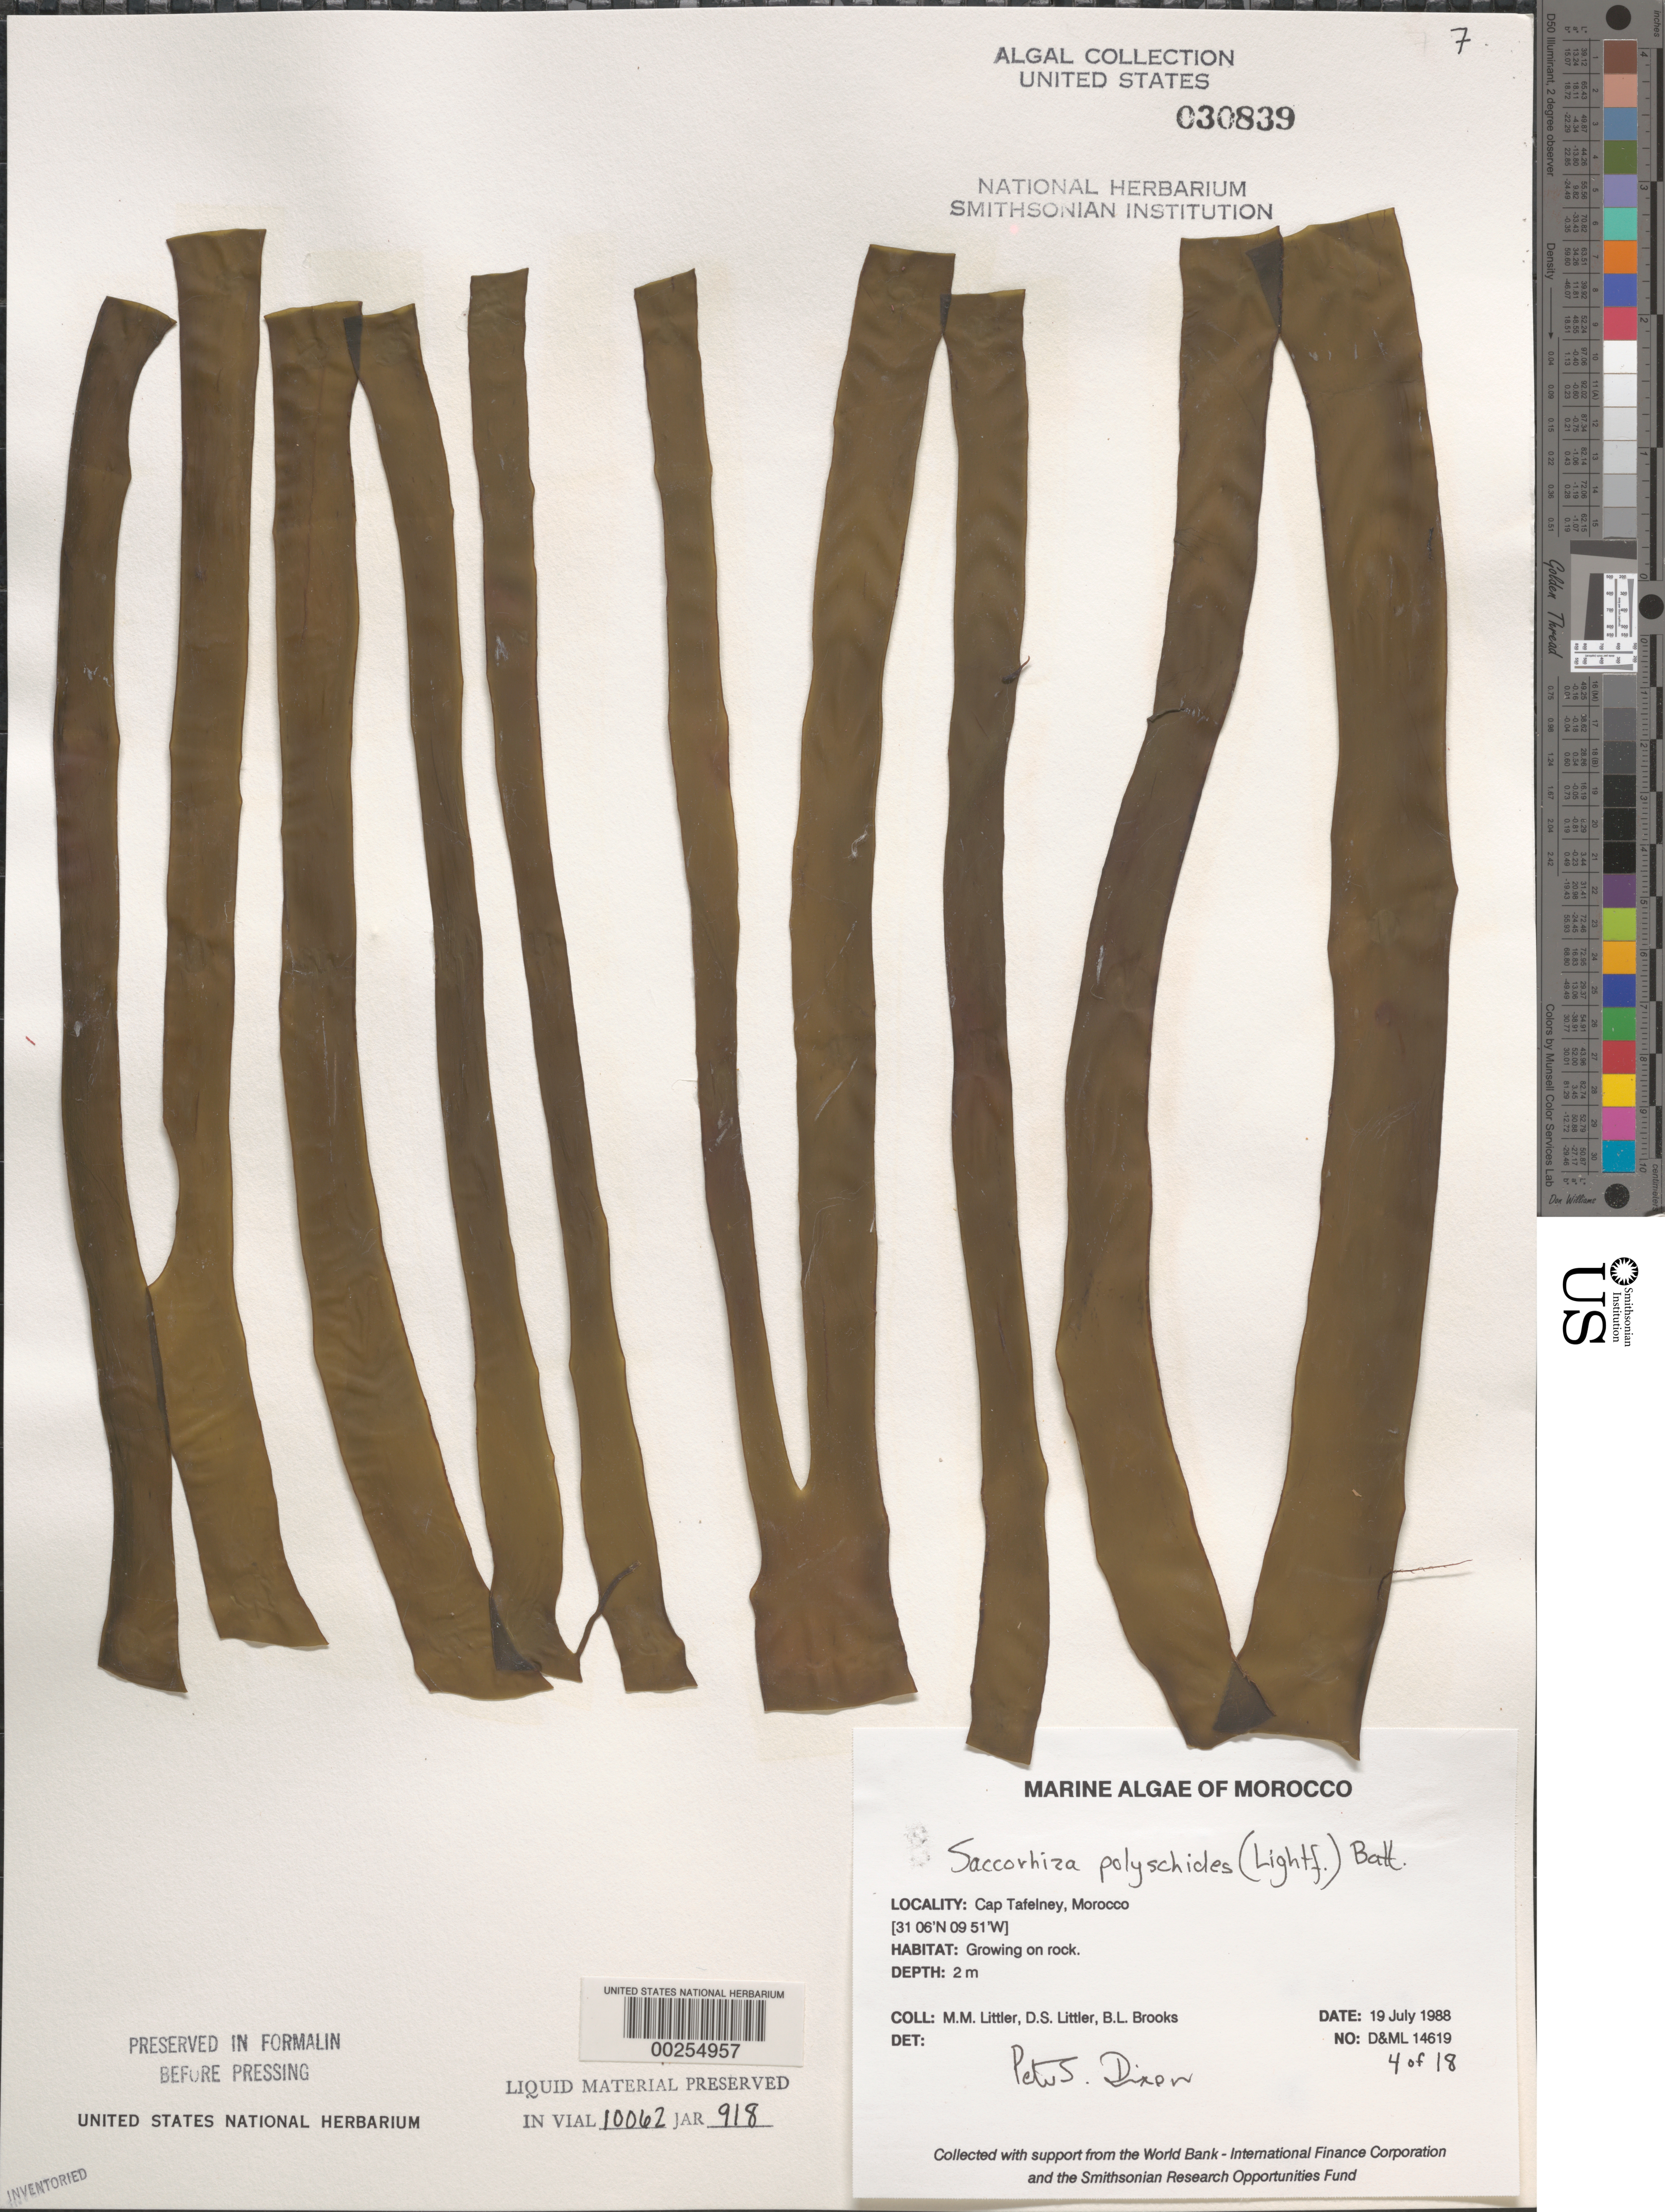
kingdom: Chromista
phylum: Foraminifera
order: Astrorhizida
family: Hyperamminidae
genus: Saccorhiza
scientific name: Saccorhiza polyschides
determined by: Dixon, P. S.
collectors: M. M. Littler, D. S. Littler & B. Brooks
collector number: D&ML 14619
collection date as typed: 19 Jul 1988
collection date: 1988-07-19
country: Morocco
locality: Cap Tafelney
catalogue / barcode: US 30839